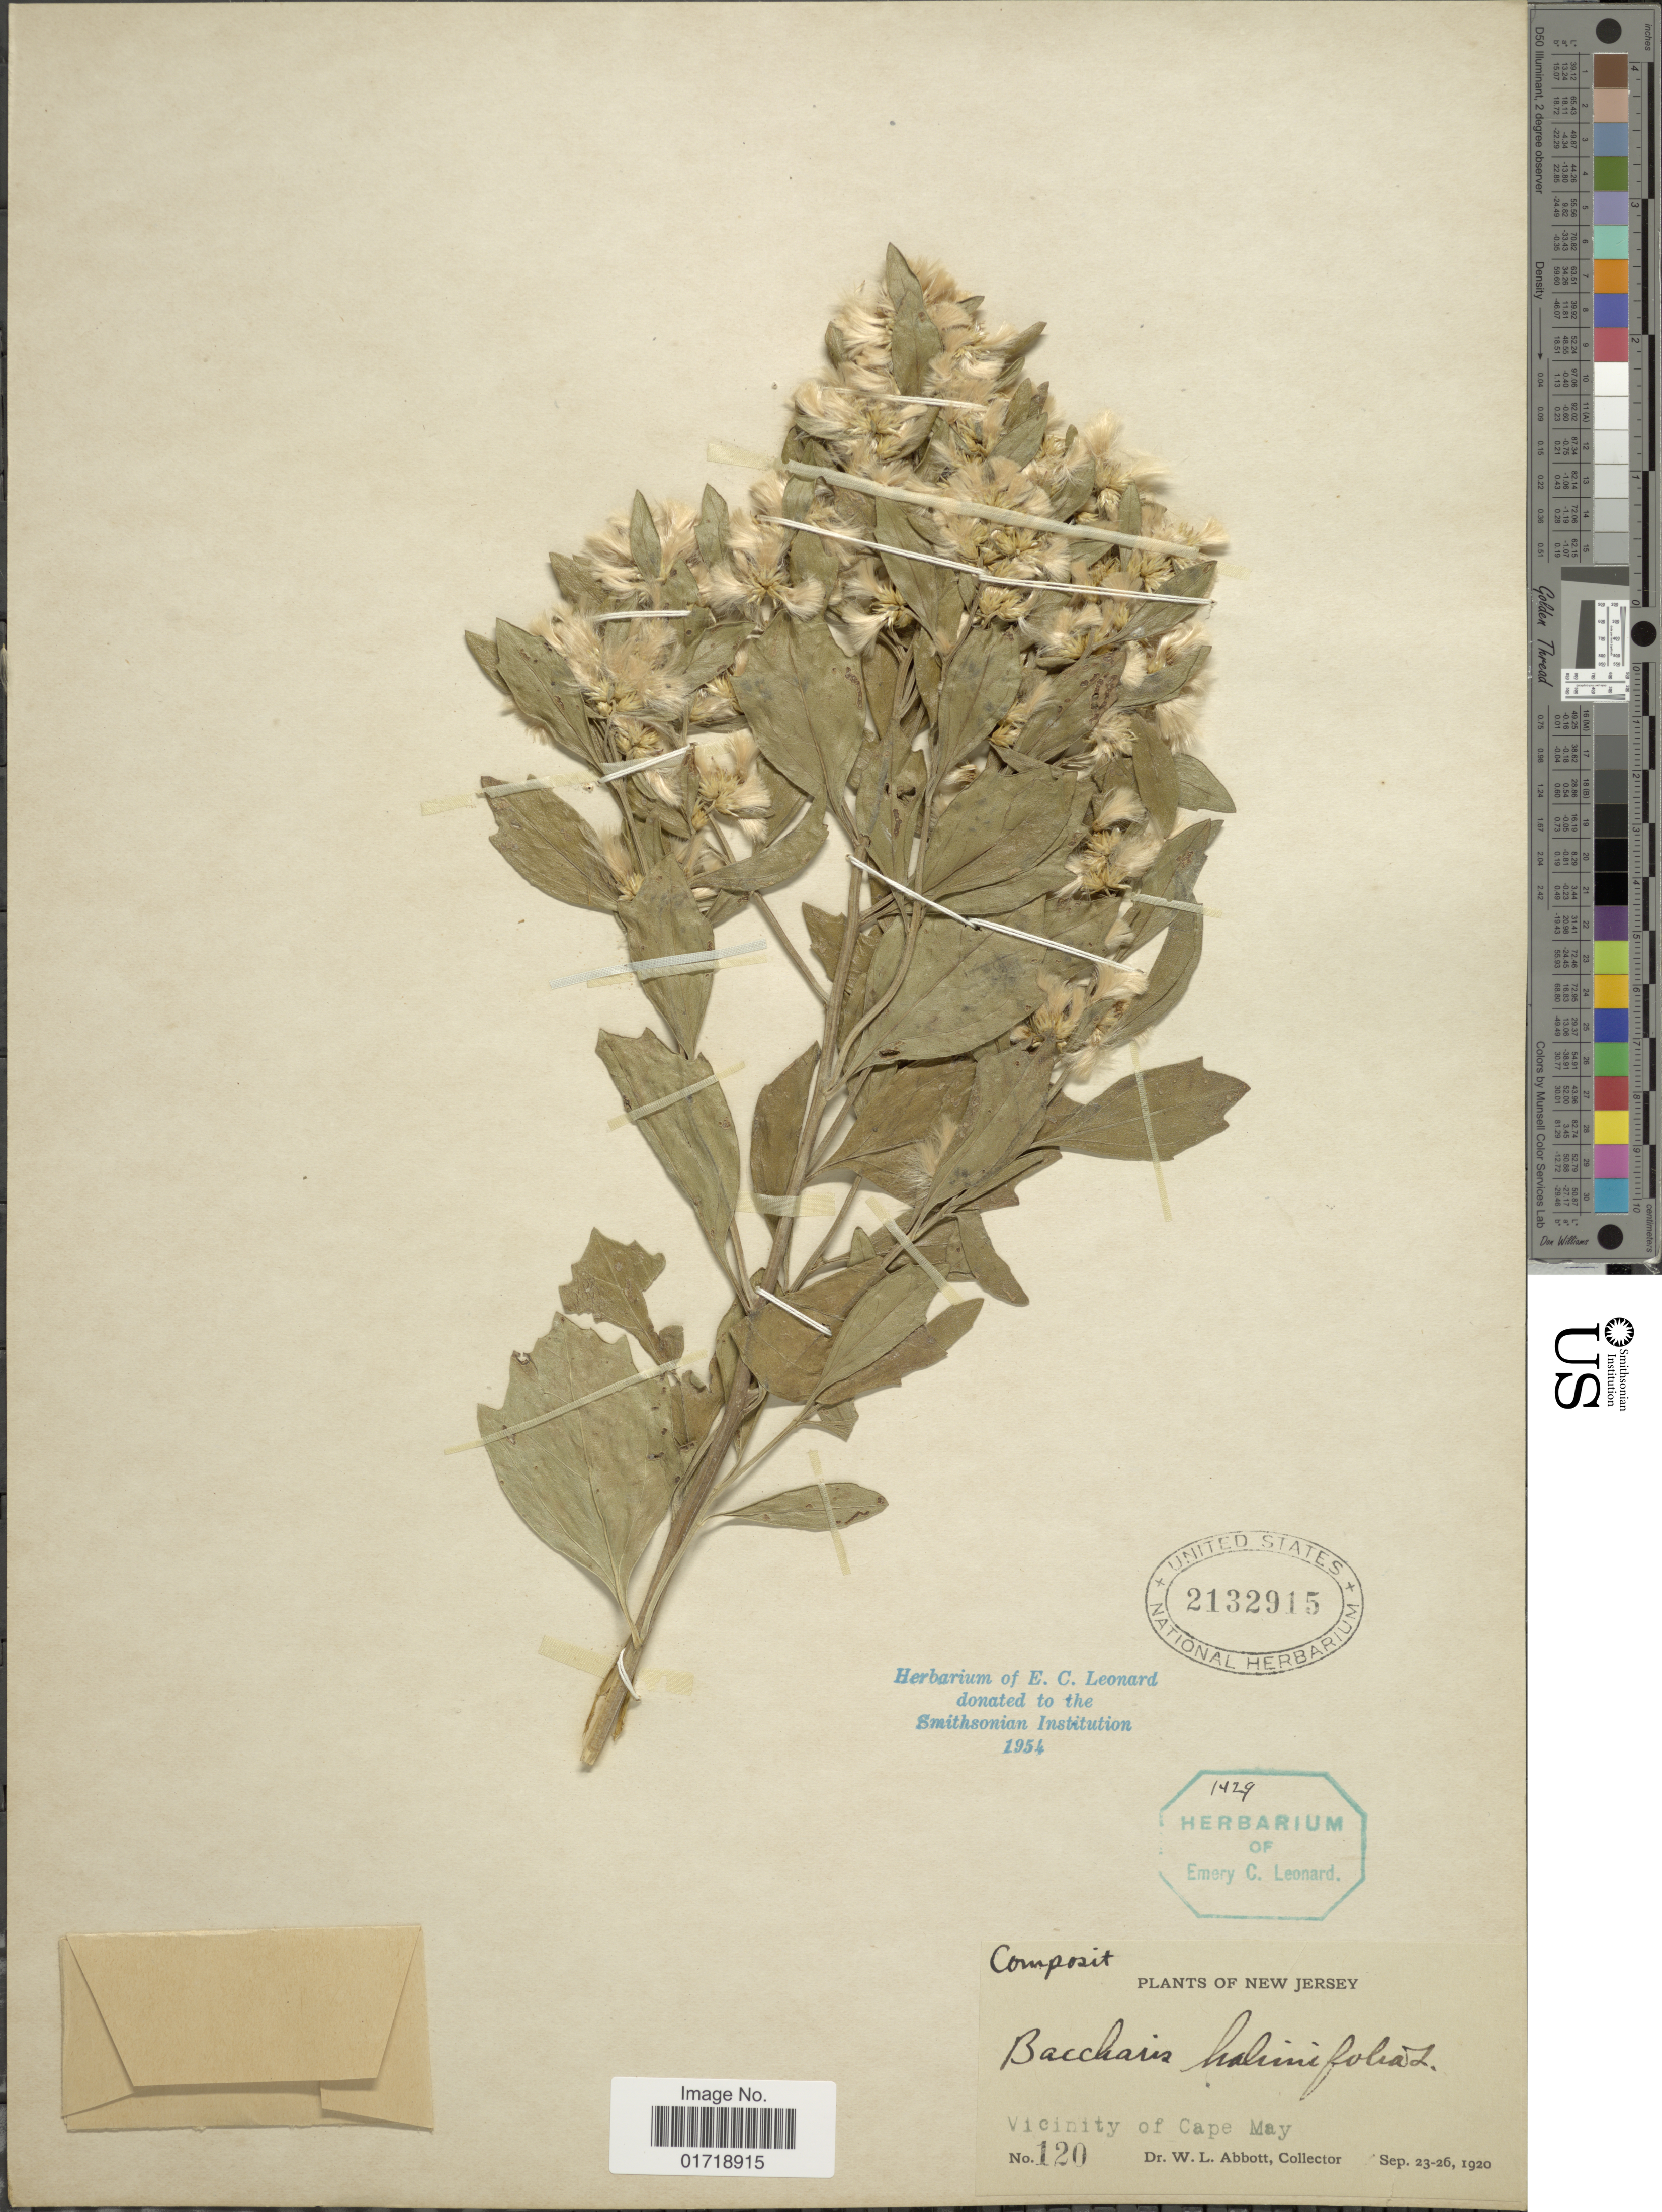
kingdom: Plantae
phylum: Tracheophyta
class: Magnoliopsida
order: Asterales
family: Asteraceae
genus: Baccharis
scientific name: Baccharis halimifolia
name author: L.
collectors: W. L. Abbott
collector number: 120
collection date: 1920-09-23/1920-09-26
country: United States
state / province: New Jersey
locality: Vicinity of Cape May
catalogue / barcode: US 2132915